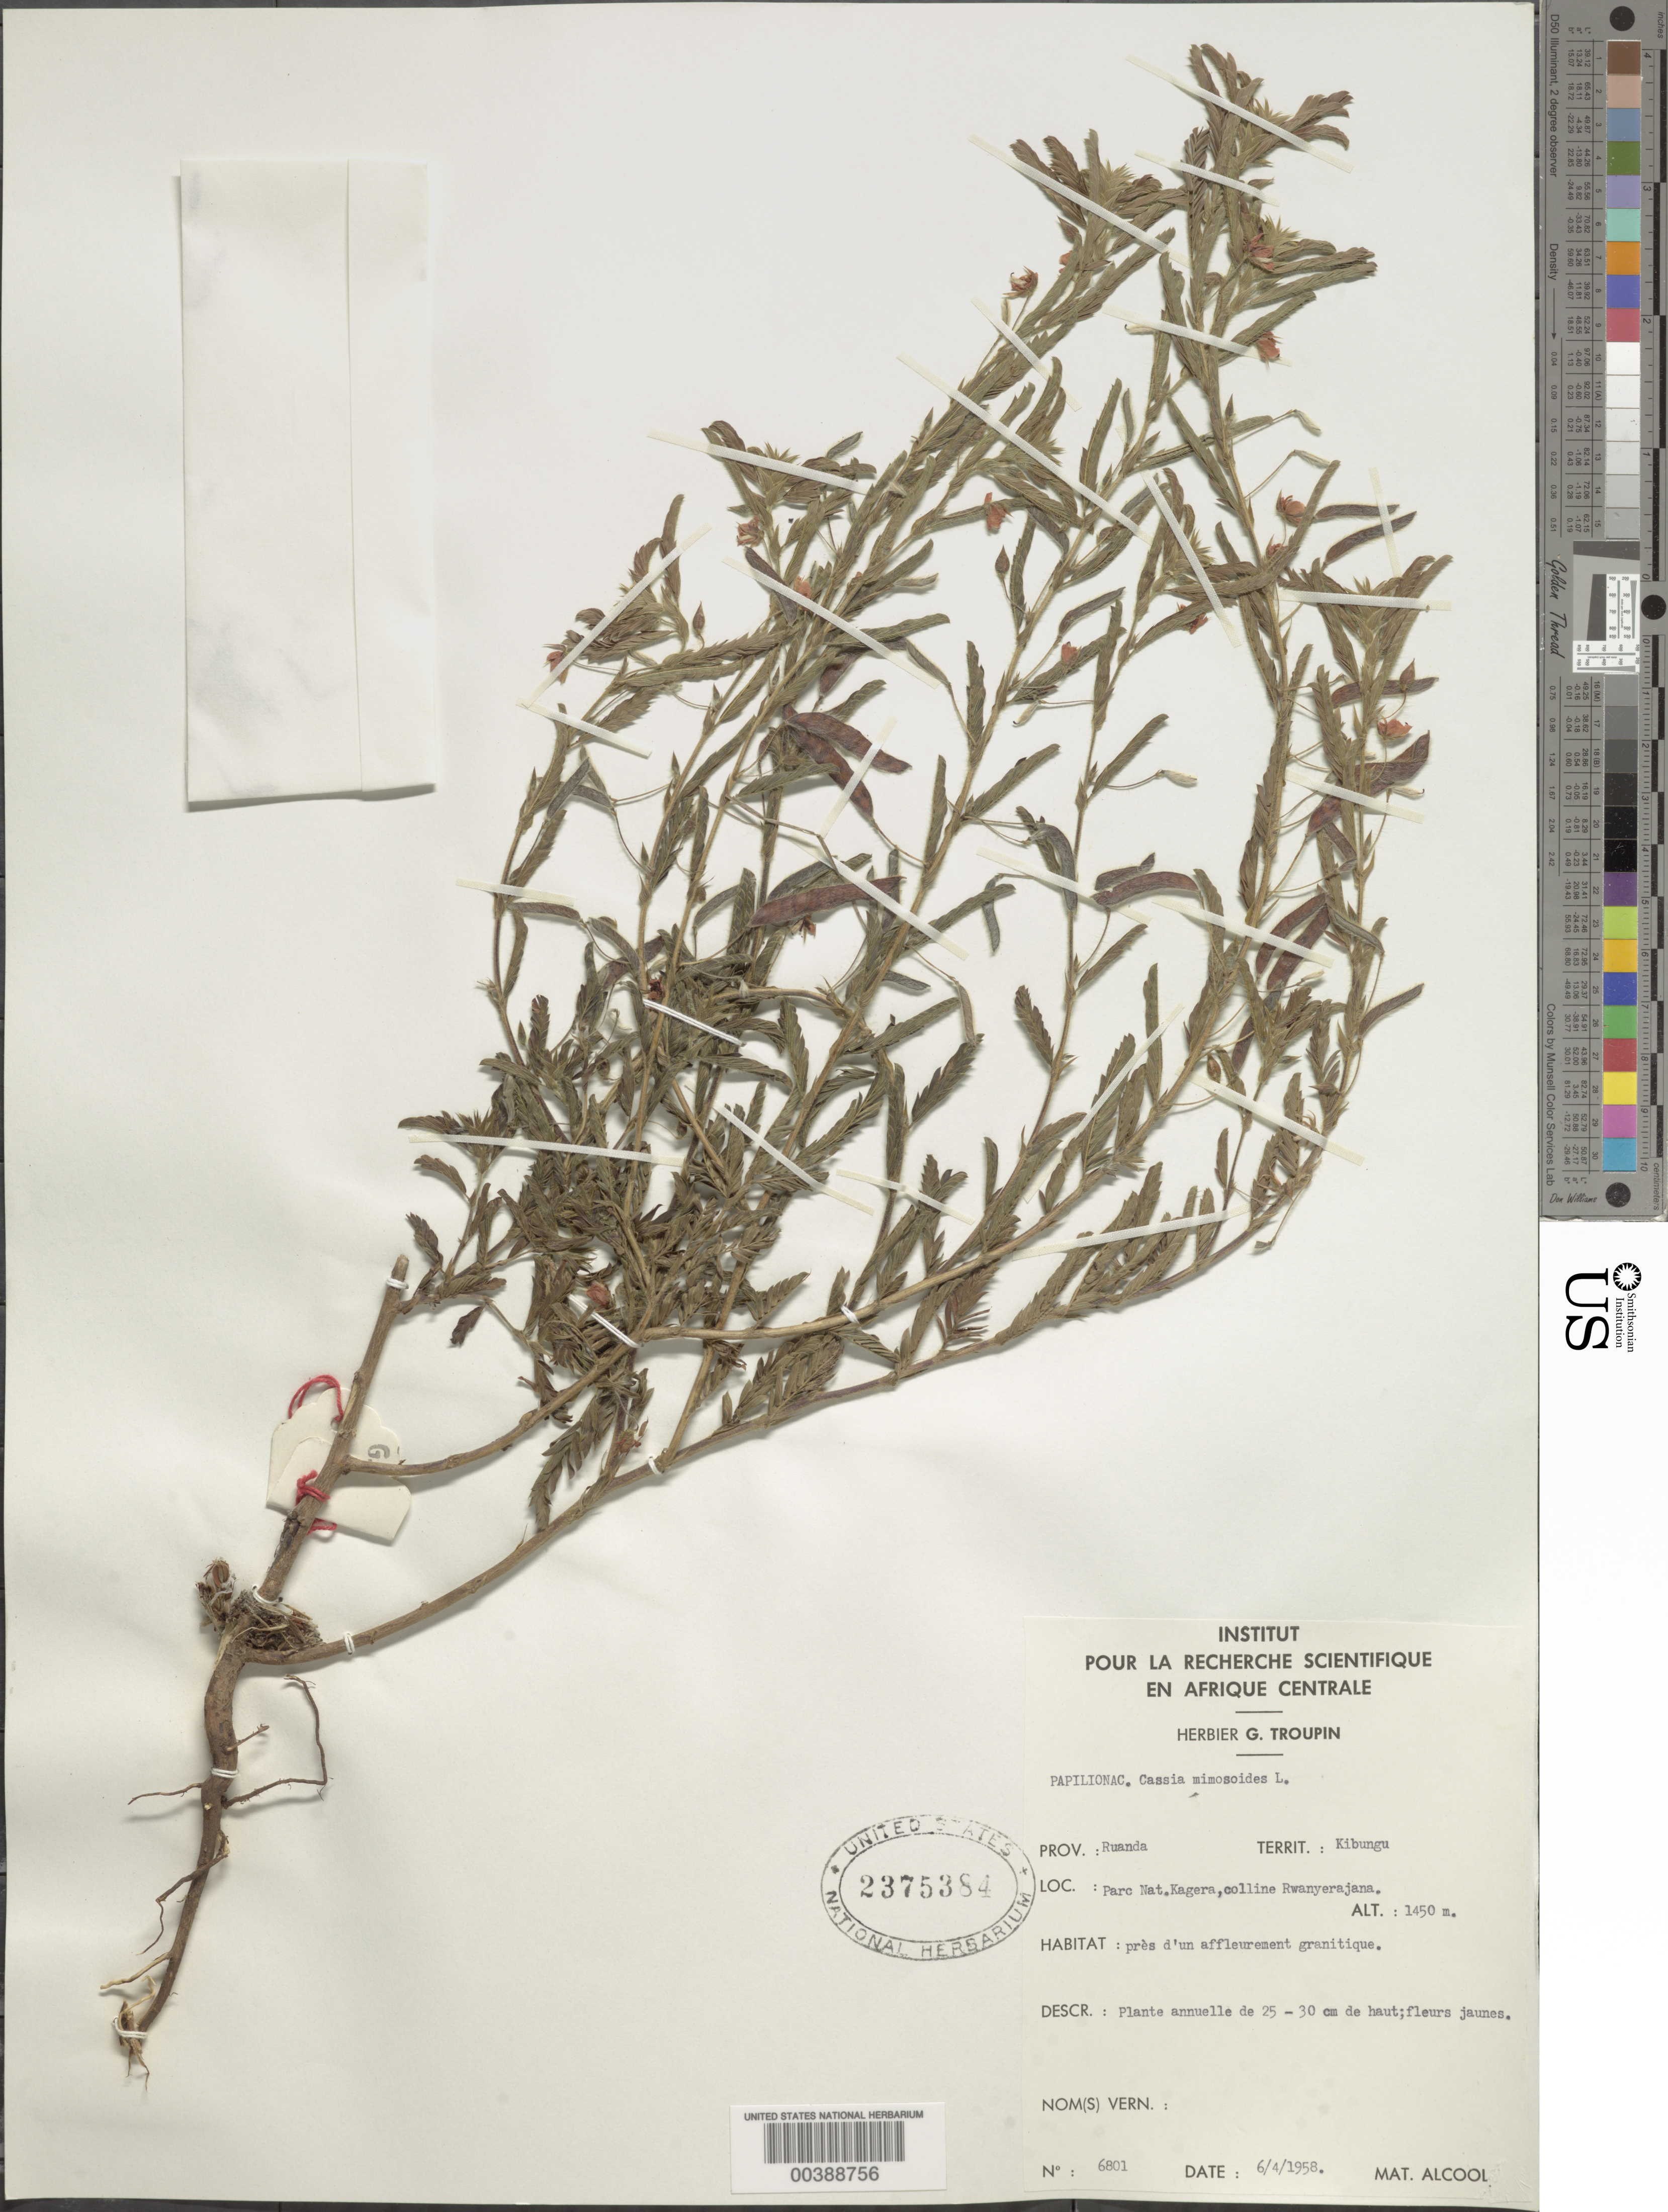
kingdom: Plantae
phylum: Tracheophyta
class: Magnoliopsida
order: Fabales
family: Fabaceae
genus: Chamaecrista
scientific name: Chamaecrista mimosoides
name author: (L.) Greene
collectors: G. Troupin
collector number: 6801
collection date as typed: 06 Apr 1958 or 04 Jun 1958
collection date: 1958-04-06 or 1958-06-04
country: Rwanda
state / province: Nord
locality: Ruanda prov., kibungu territ., parc nat. kagera, colline rwanyerajana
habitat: Pres d'un affleurement granitique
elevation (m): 1450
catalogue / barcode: US 2375384